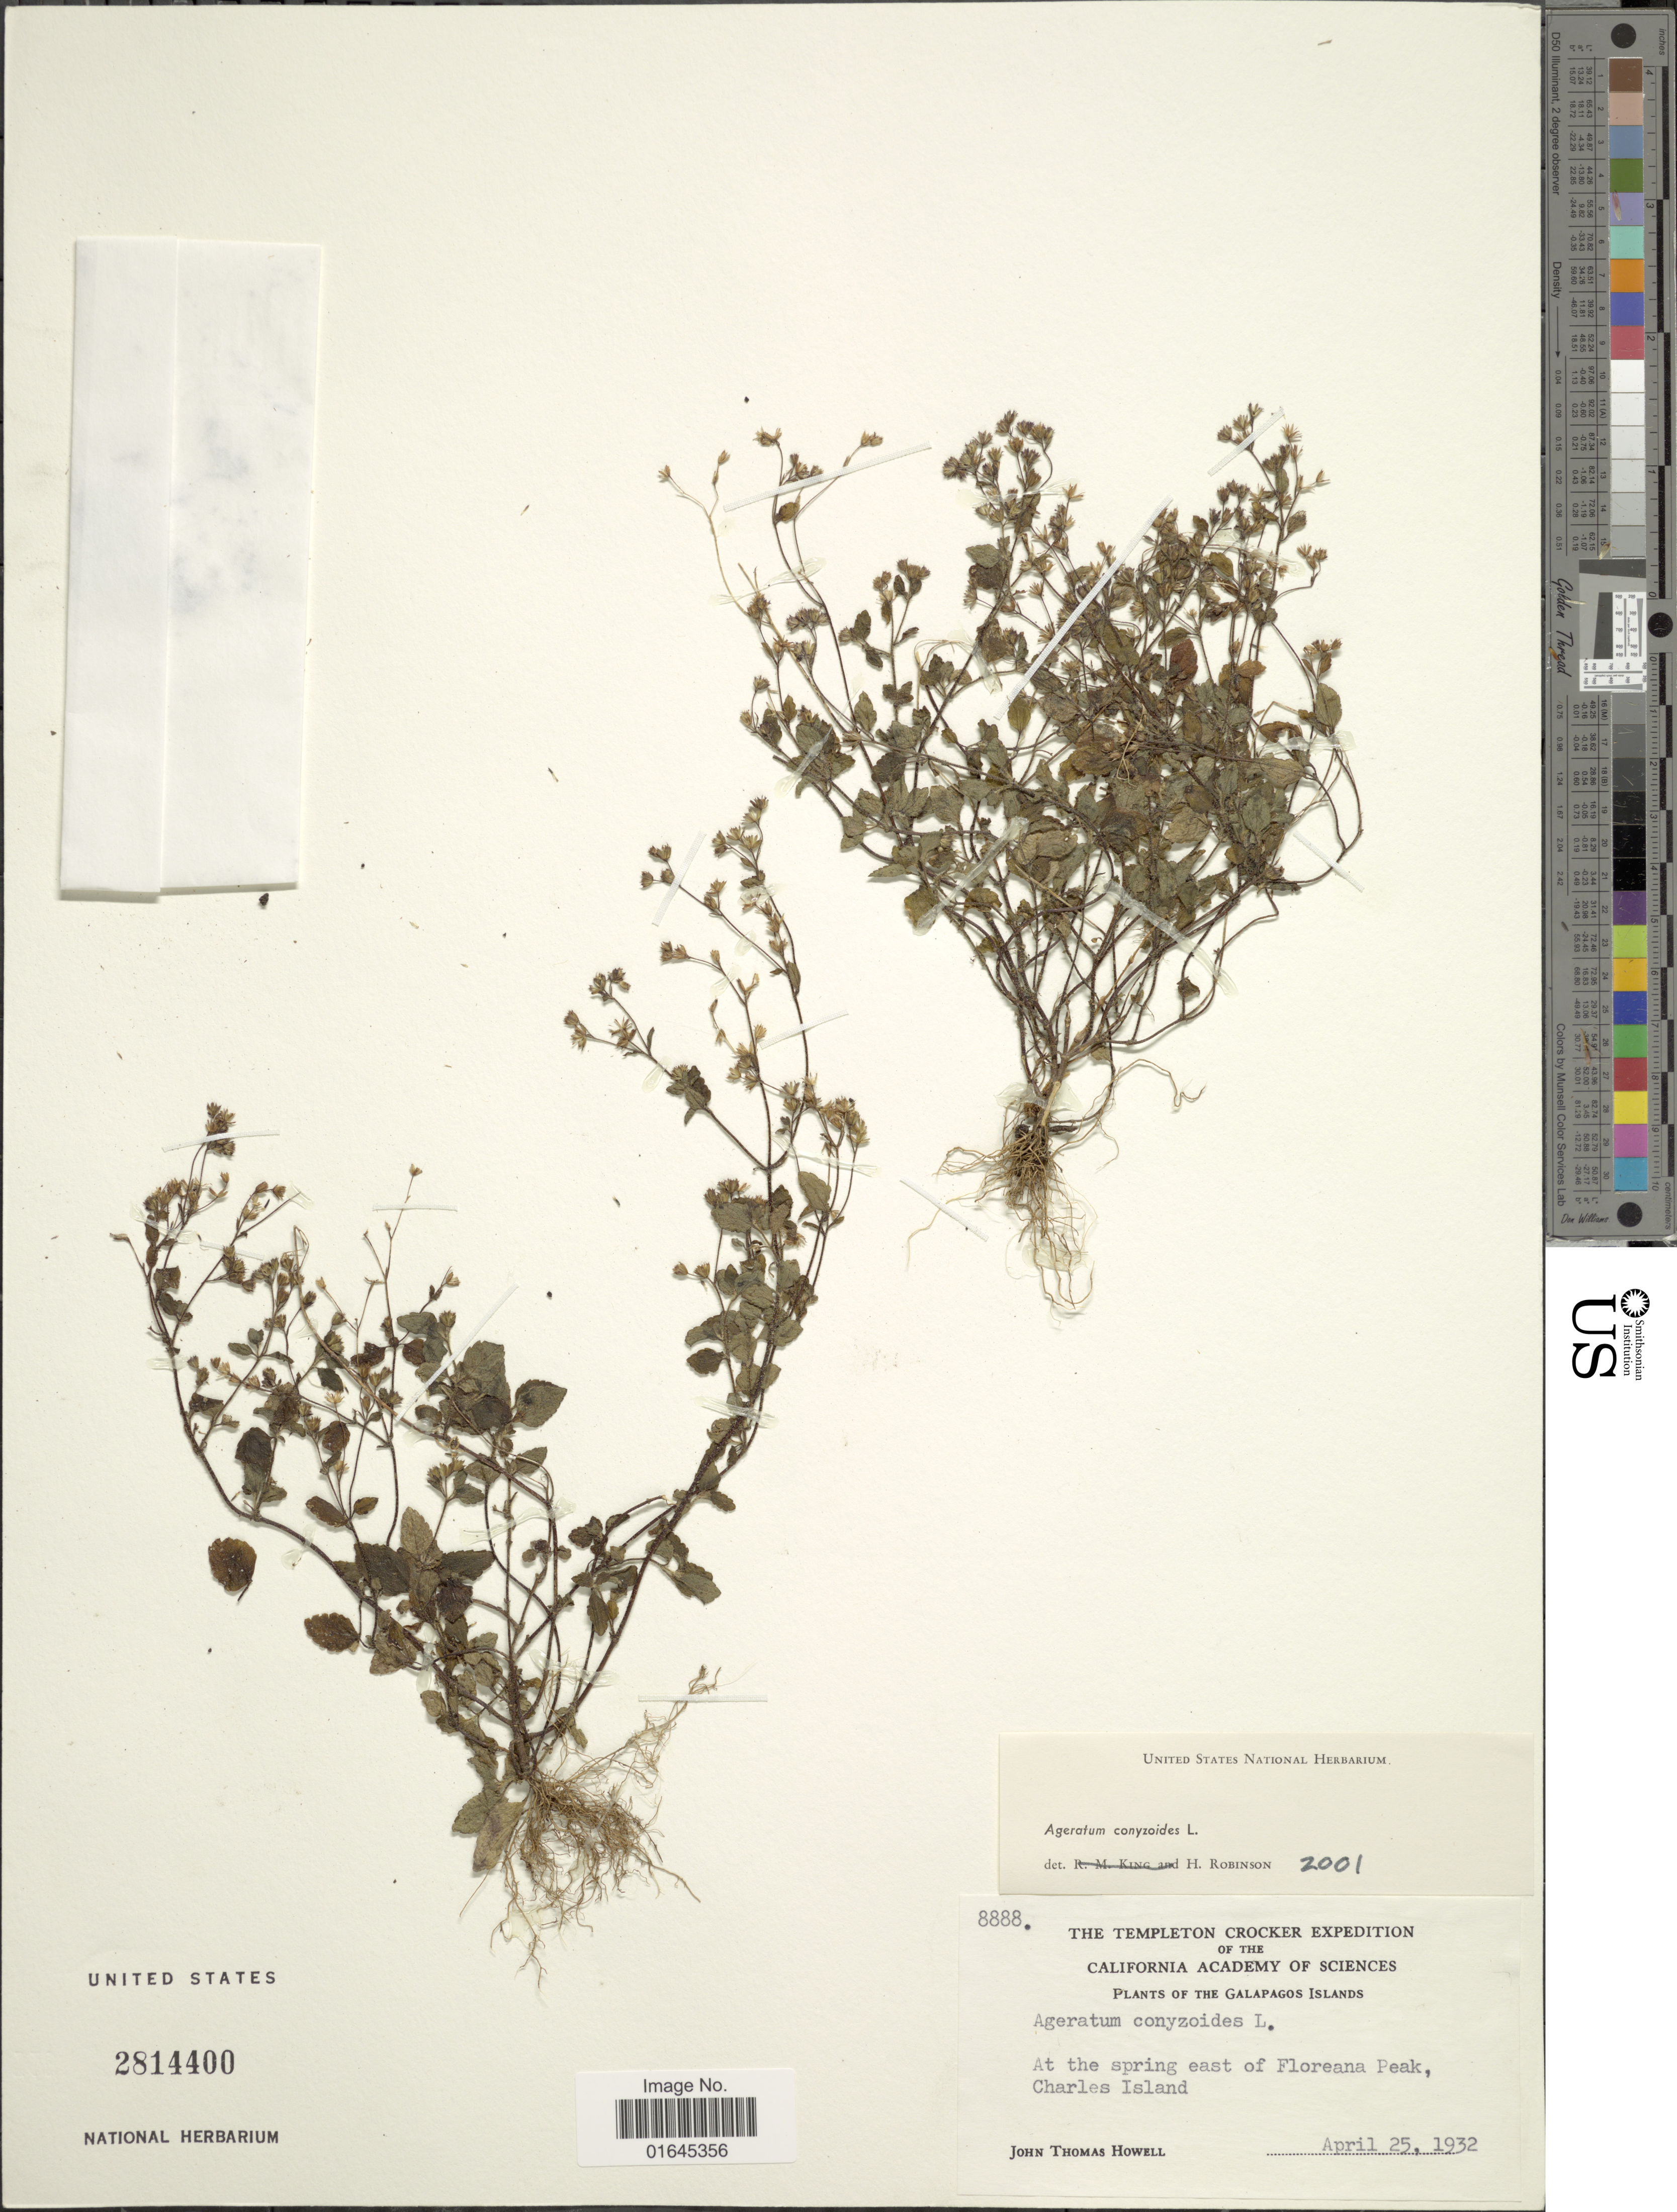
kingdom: Plantae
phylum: Tracheophyta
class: Magnoliopsida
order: Asterales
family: Asteraceae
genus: Ageratum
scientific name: Ageratum conyzoides subsp. conyzoides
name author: L.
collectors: J. T. Howell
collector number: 8888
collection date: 1932-04-25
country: Ecuador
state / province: Colón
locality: Galapagos Island, At the spring east of Floreana Peak, Charles Island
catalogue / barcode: US 2814400